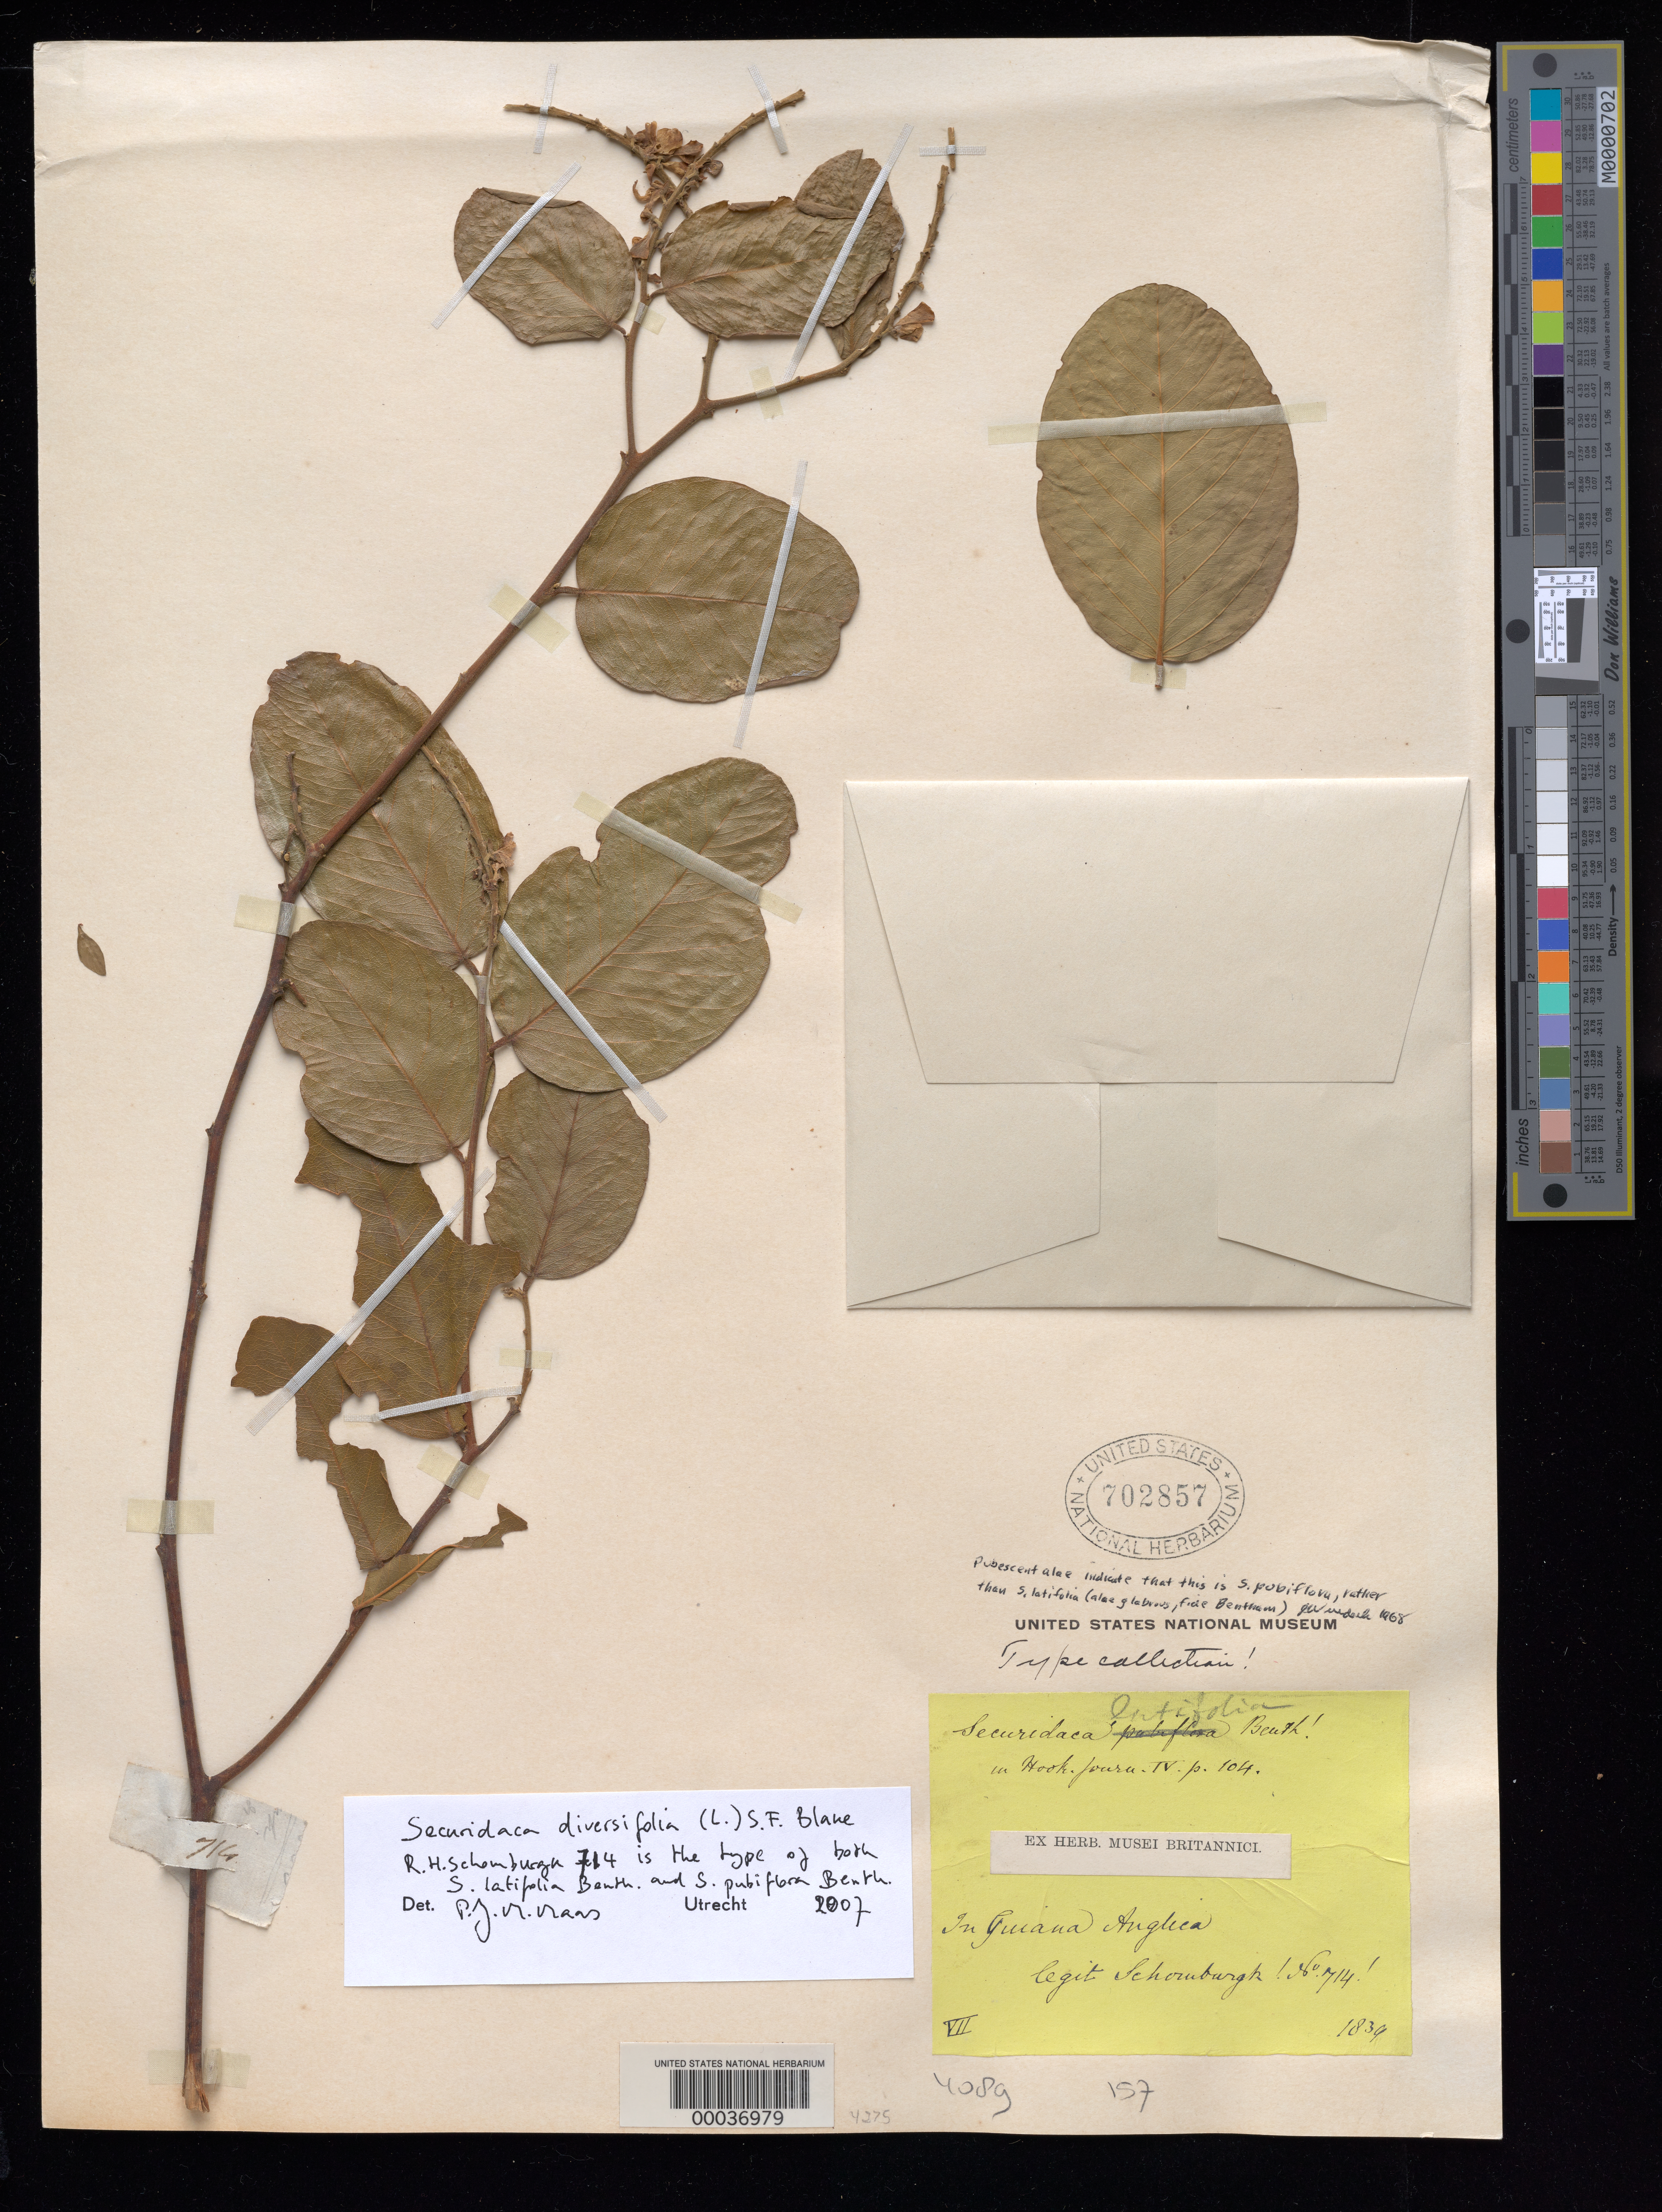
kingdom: Plantae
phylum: Tracheophyta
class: Magnoliopsida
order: Fabales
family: Polygalaceae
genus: Securidaca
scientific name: Securidaca pubiflora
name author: Benth.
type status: Possible Type; Type Collection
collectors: R. H. Schomburgk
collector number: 714 p.p.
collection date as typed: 1839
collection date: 1839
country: Guyana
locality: In Guiana Anglica.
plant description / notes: Schomburgk 714 apparently includes 2 elements. Securidaca latifolia Benth. ("Pirara") & Securidaca pubiflora Benth. ("British Guiana") were both described in the same publication (on the same page!), each typified by "Schomburgk, n. 714, in some sets". Both names are considered synonyms of Securidaca diversifolia (L.) S.F. Blake, according to annotations by P.J.M. Maas (2007).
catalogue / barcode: US 702857